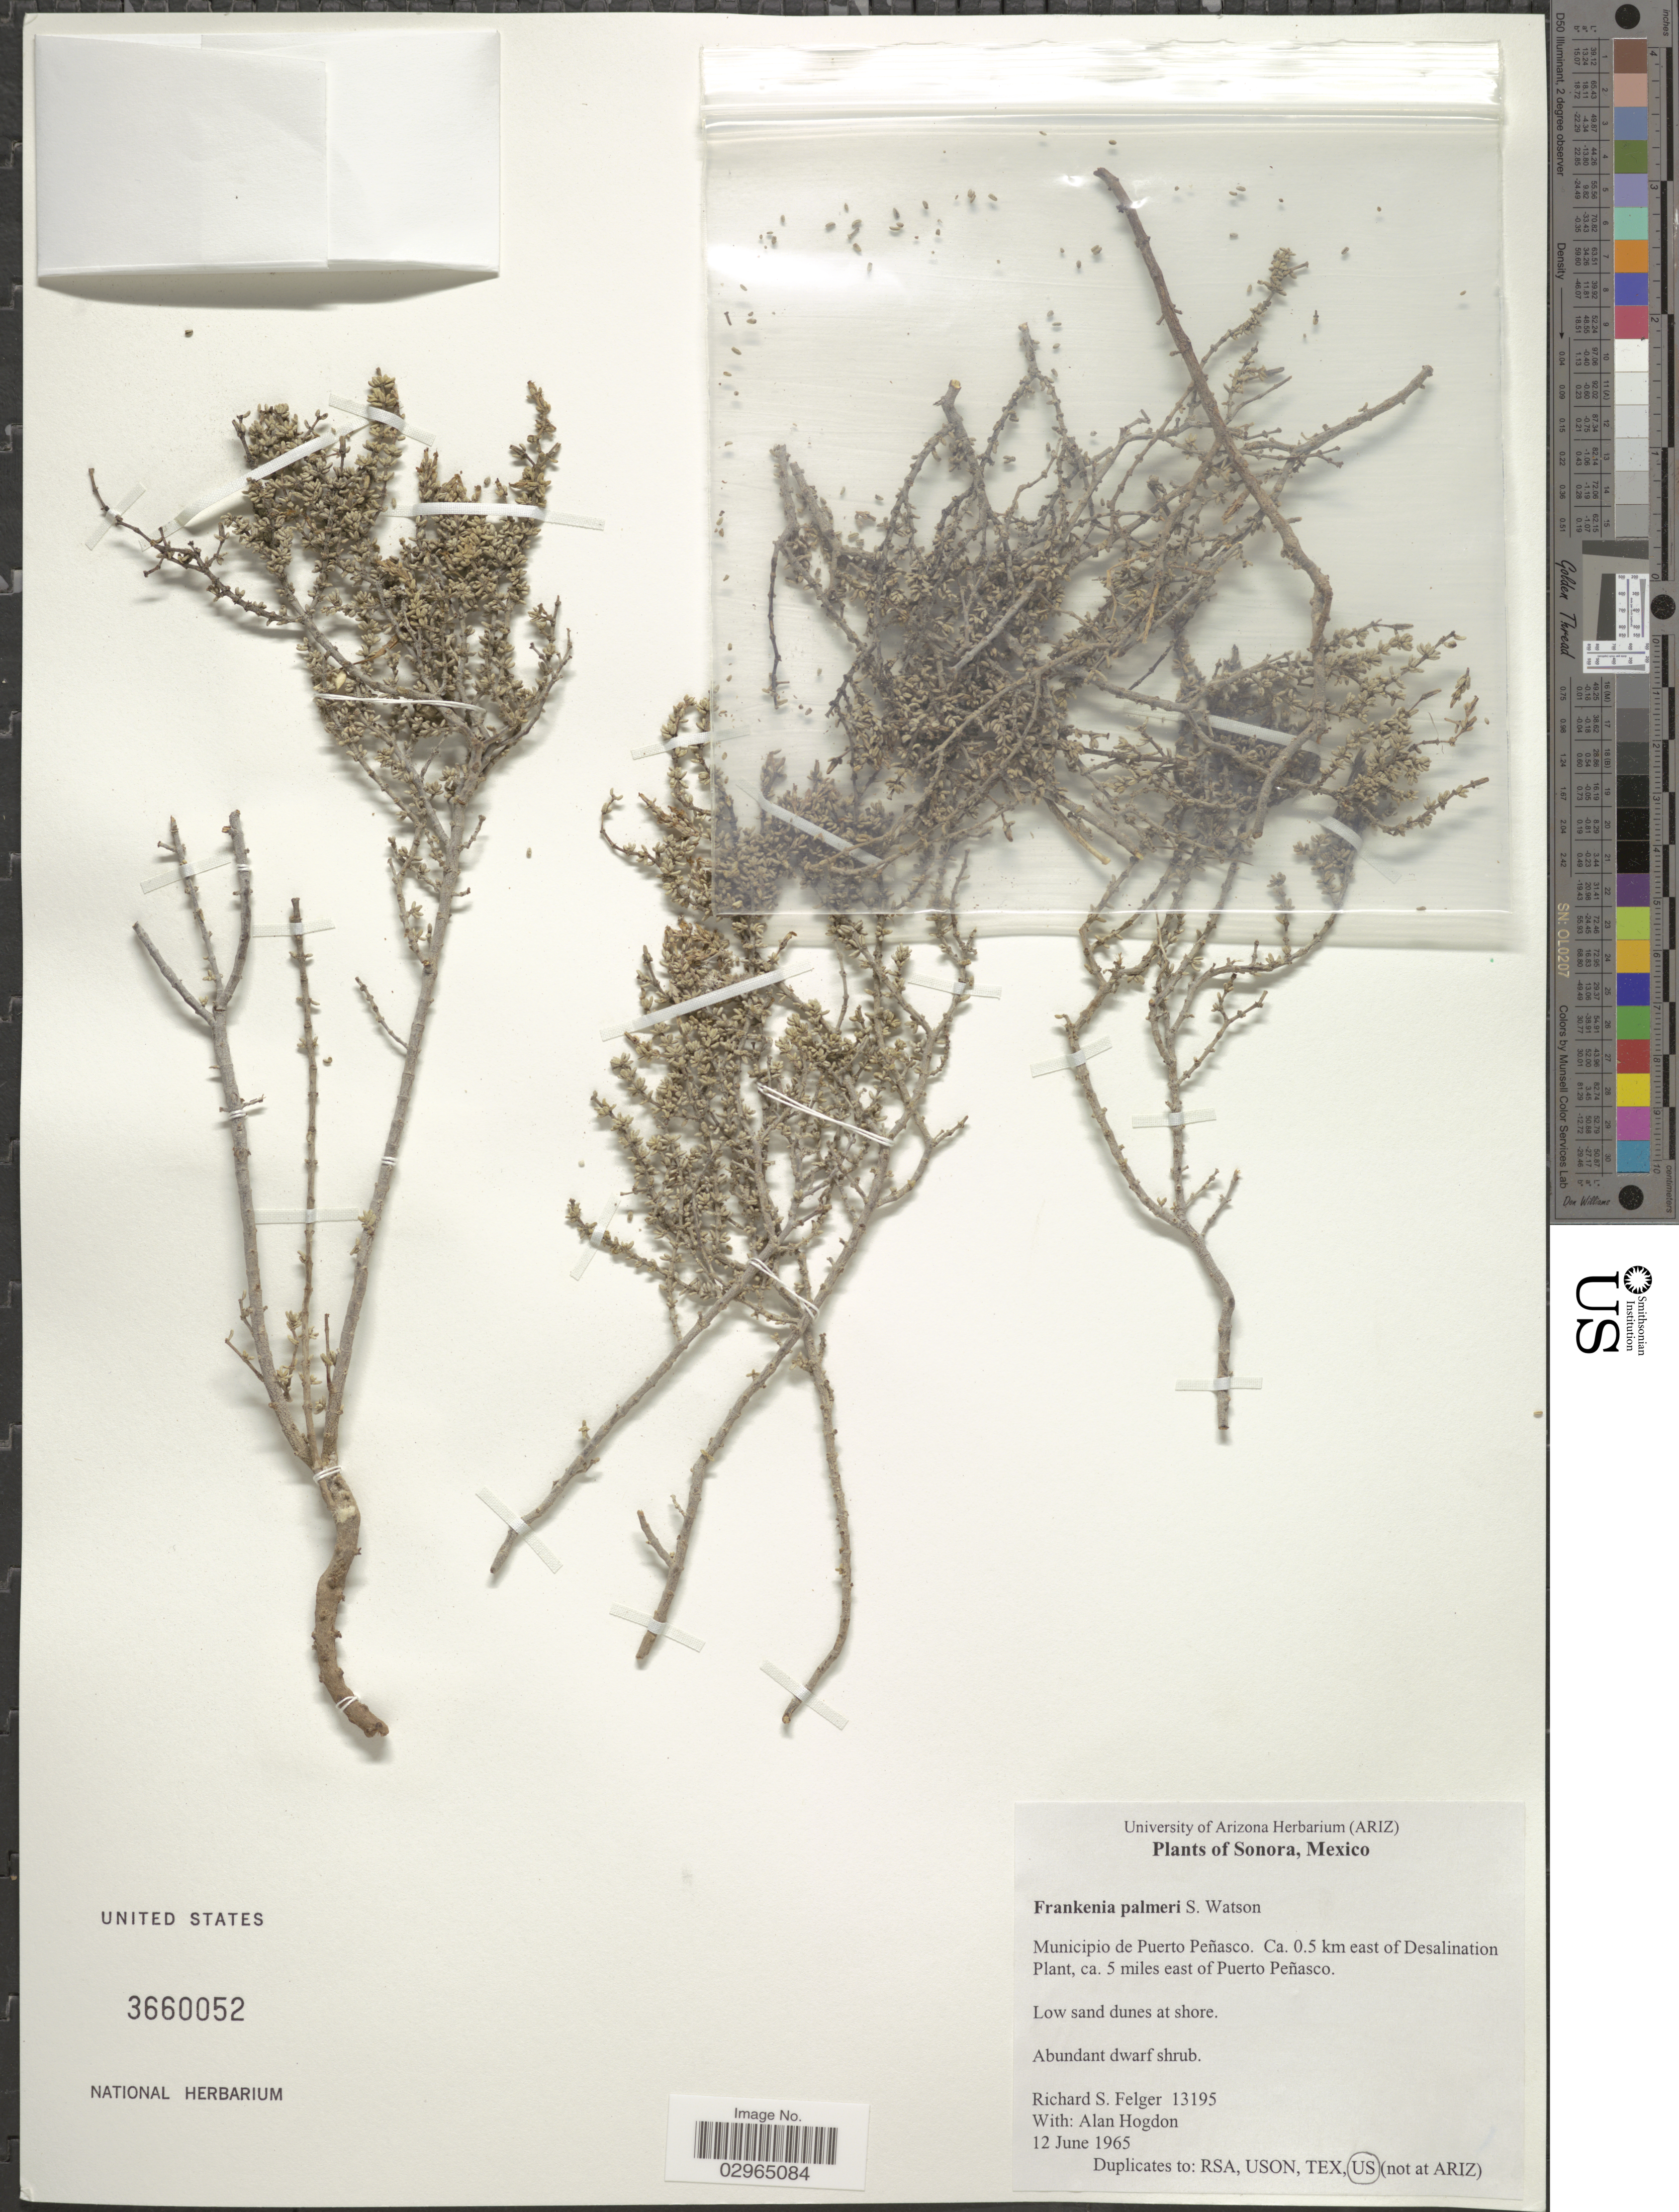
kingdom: Plantae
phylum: Tracheophyta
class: Magnoliopsida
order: Caryophyllales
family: Frankeniaceae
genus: Frankenia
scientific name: Frankenia palmeri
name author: S. Watson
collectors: R. S. Felger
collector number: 13195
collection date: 1965-06-12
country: Mexico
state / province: Sonora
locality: Municipio de Puerto Peñasco. Ca. 0.5 km east of Desalination, ca. 5 miles east of Puerto Peñasco.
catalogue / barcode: US 3660052